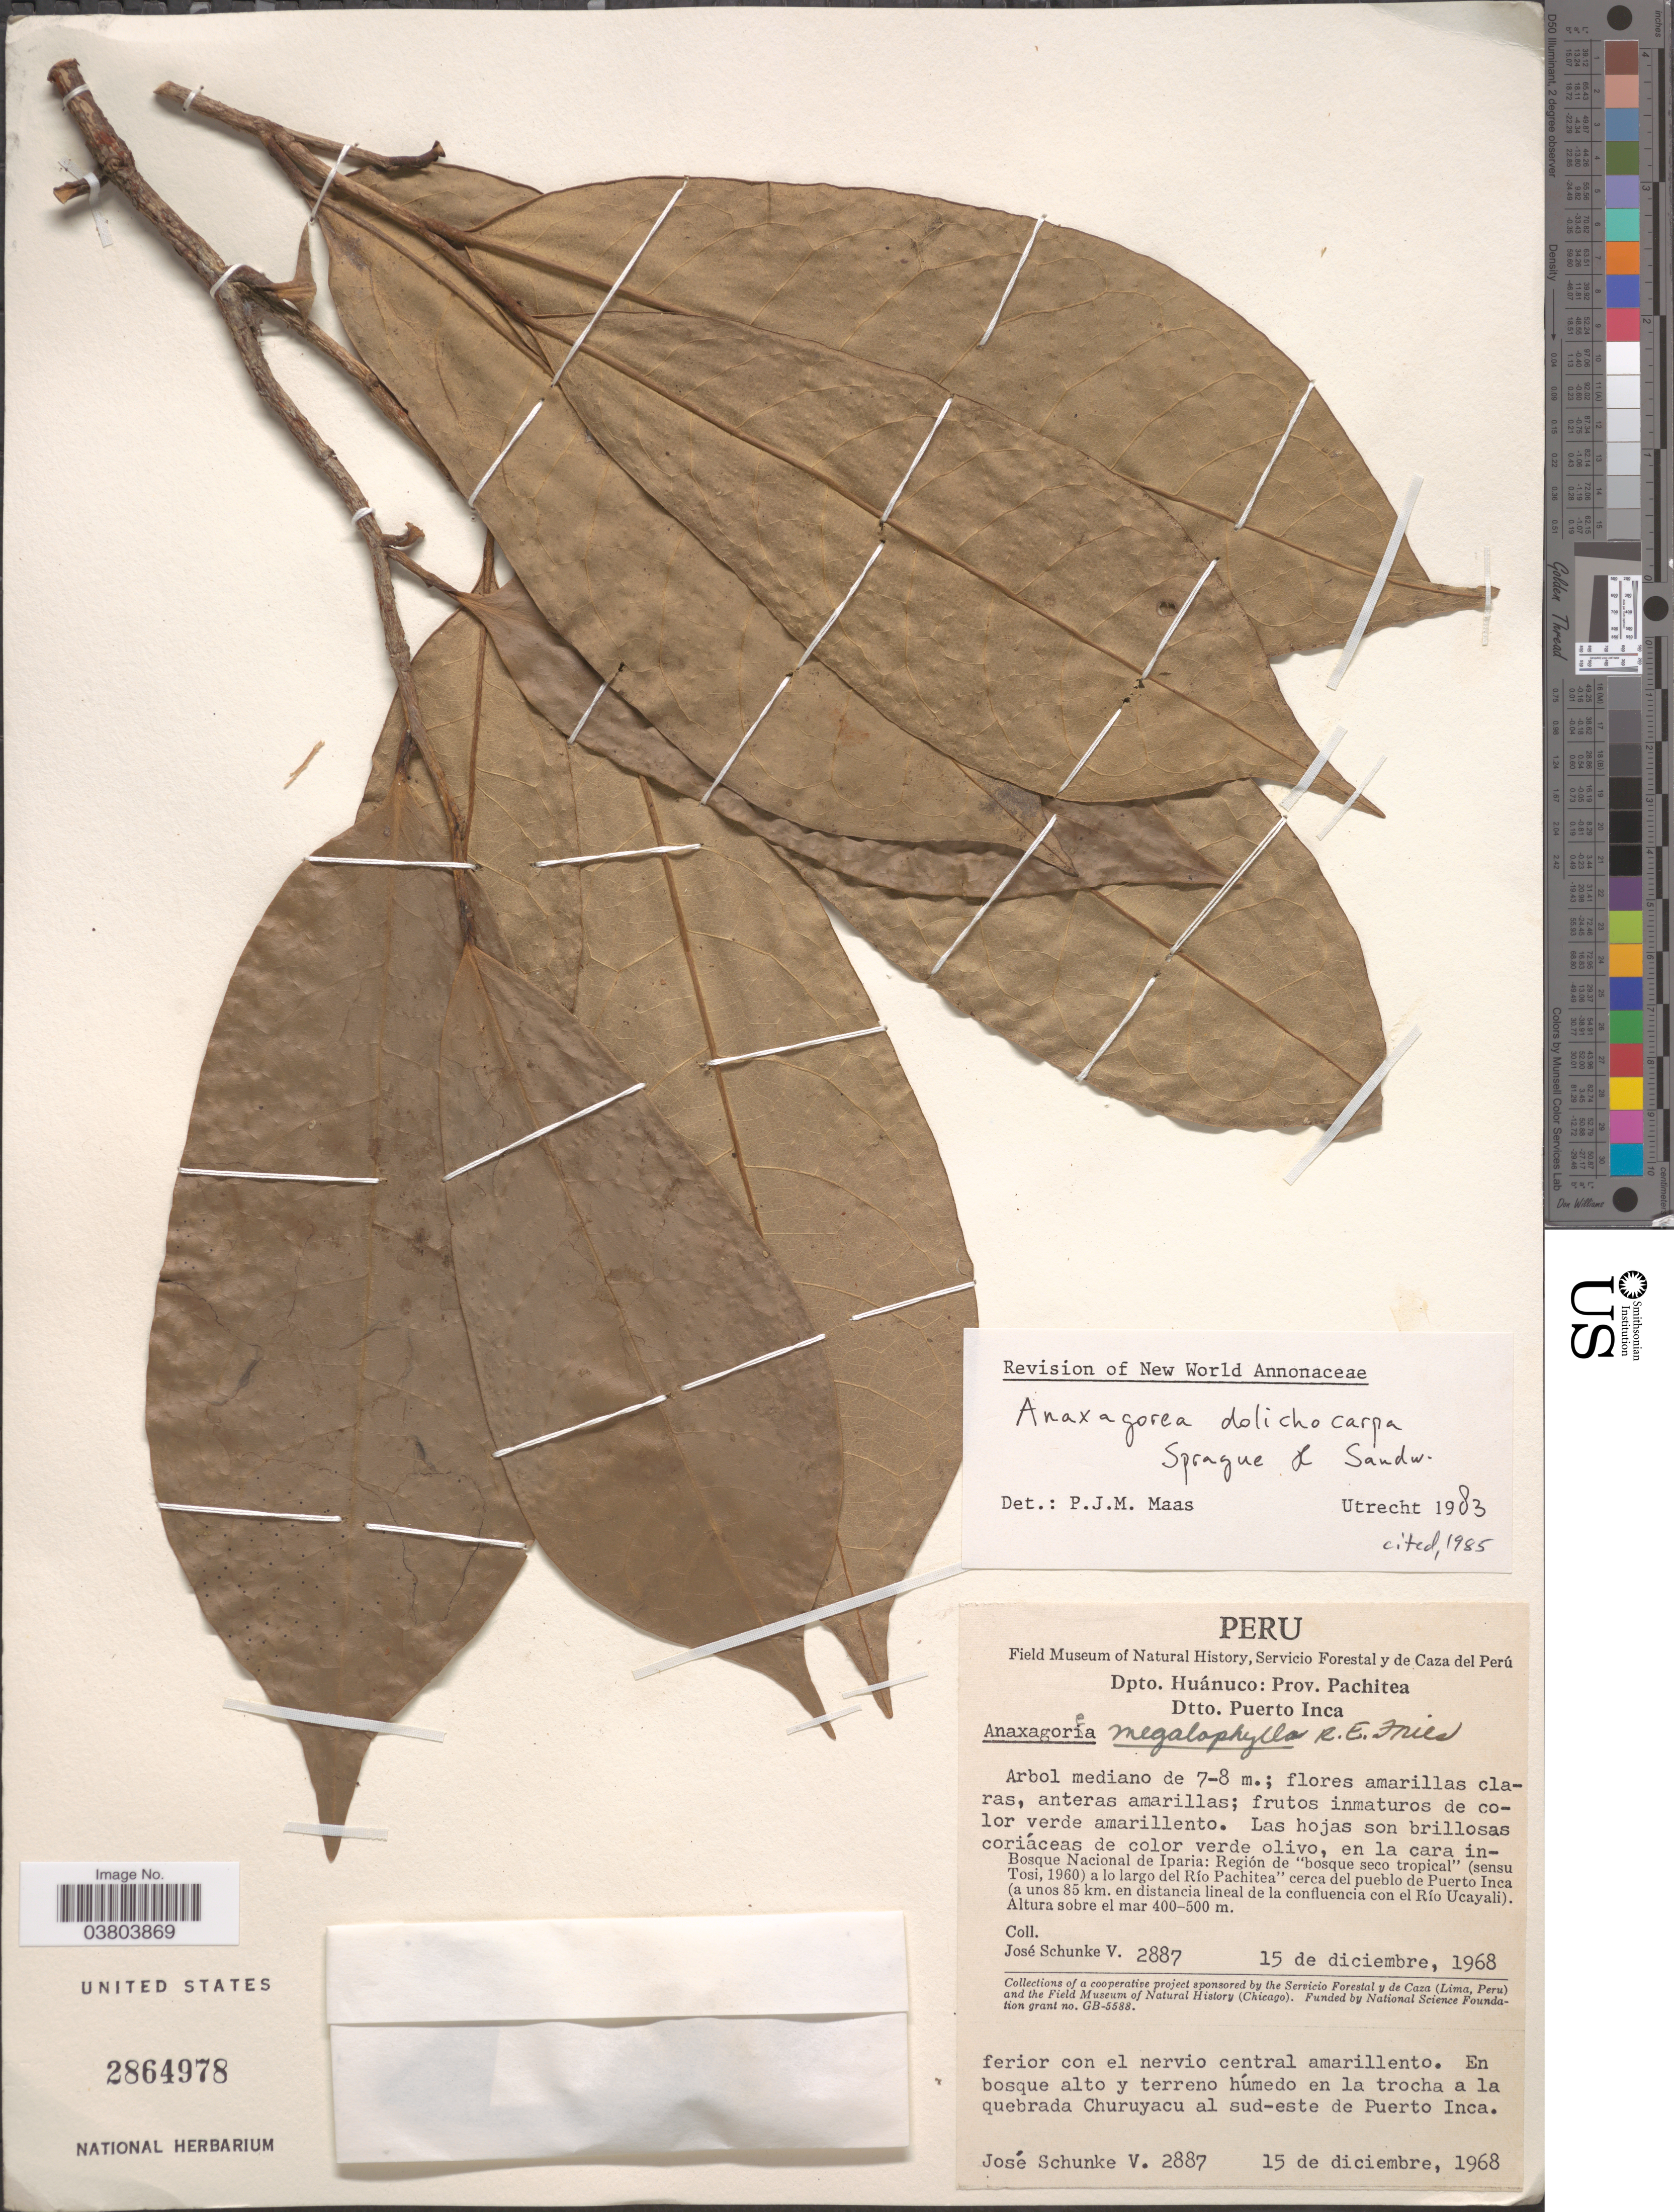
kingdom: Plantae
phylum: Tracheophyta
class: Magnoliopsida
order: Magnoliales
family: Annonaceae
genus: Anaxagorea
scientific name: Anaxagorea dolichocarpa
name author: Sprague & Sandwith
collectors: J. Schunke Vigo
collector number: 2887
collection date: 1968-12-15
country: Peru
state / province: Huánuco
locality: Dpto. Huánuco: Prov. Pachitea. Dtto. Puerto Inca. Bosque Nacional de Iparia: Región de "bosque seco tropical" a lo largo del Río Pachitea cerca del pueblo de Puerto Inca (a unos 85 km. en distancia lineal de la confluencia con el Río Ucayali). Quebrada Churuyacu al sud-este de Puerto Inca.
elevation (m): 400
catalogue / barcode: US 2864978